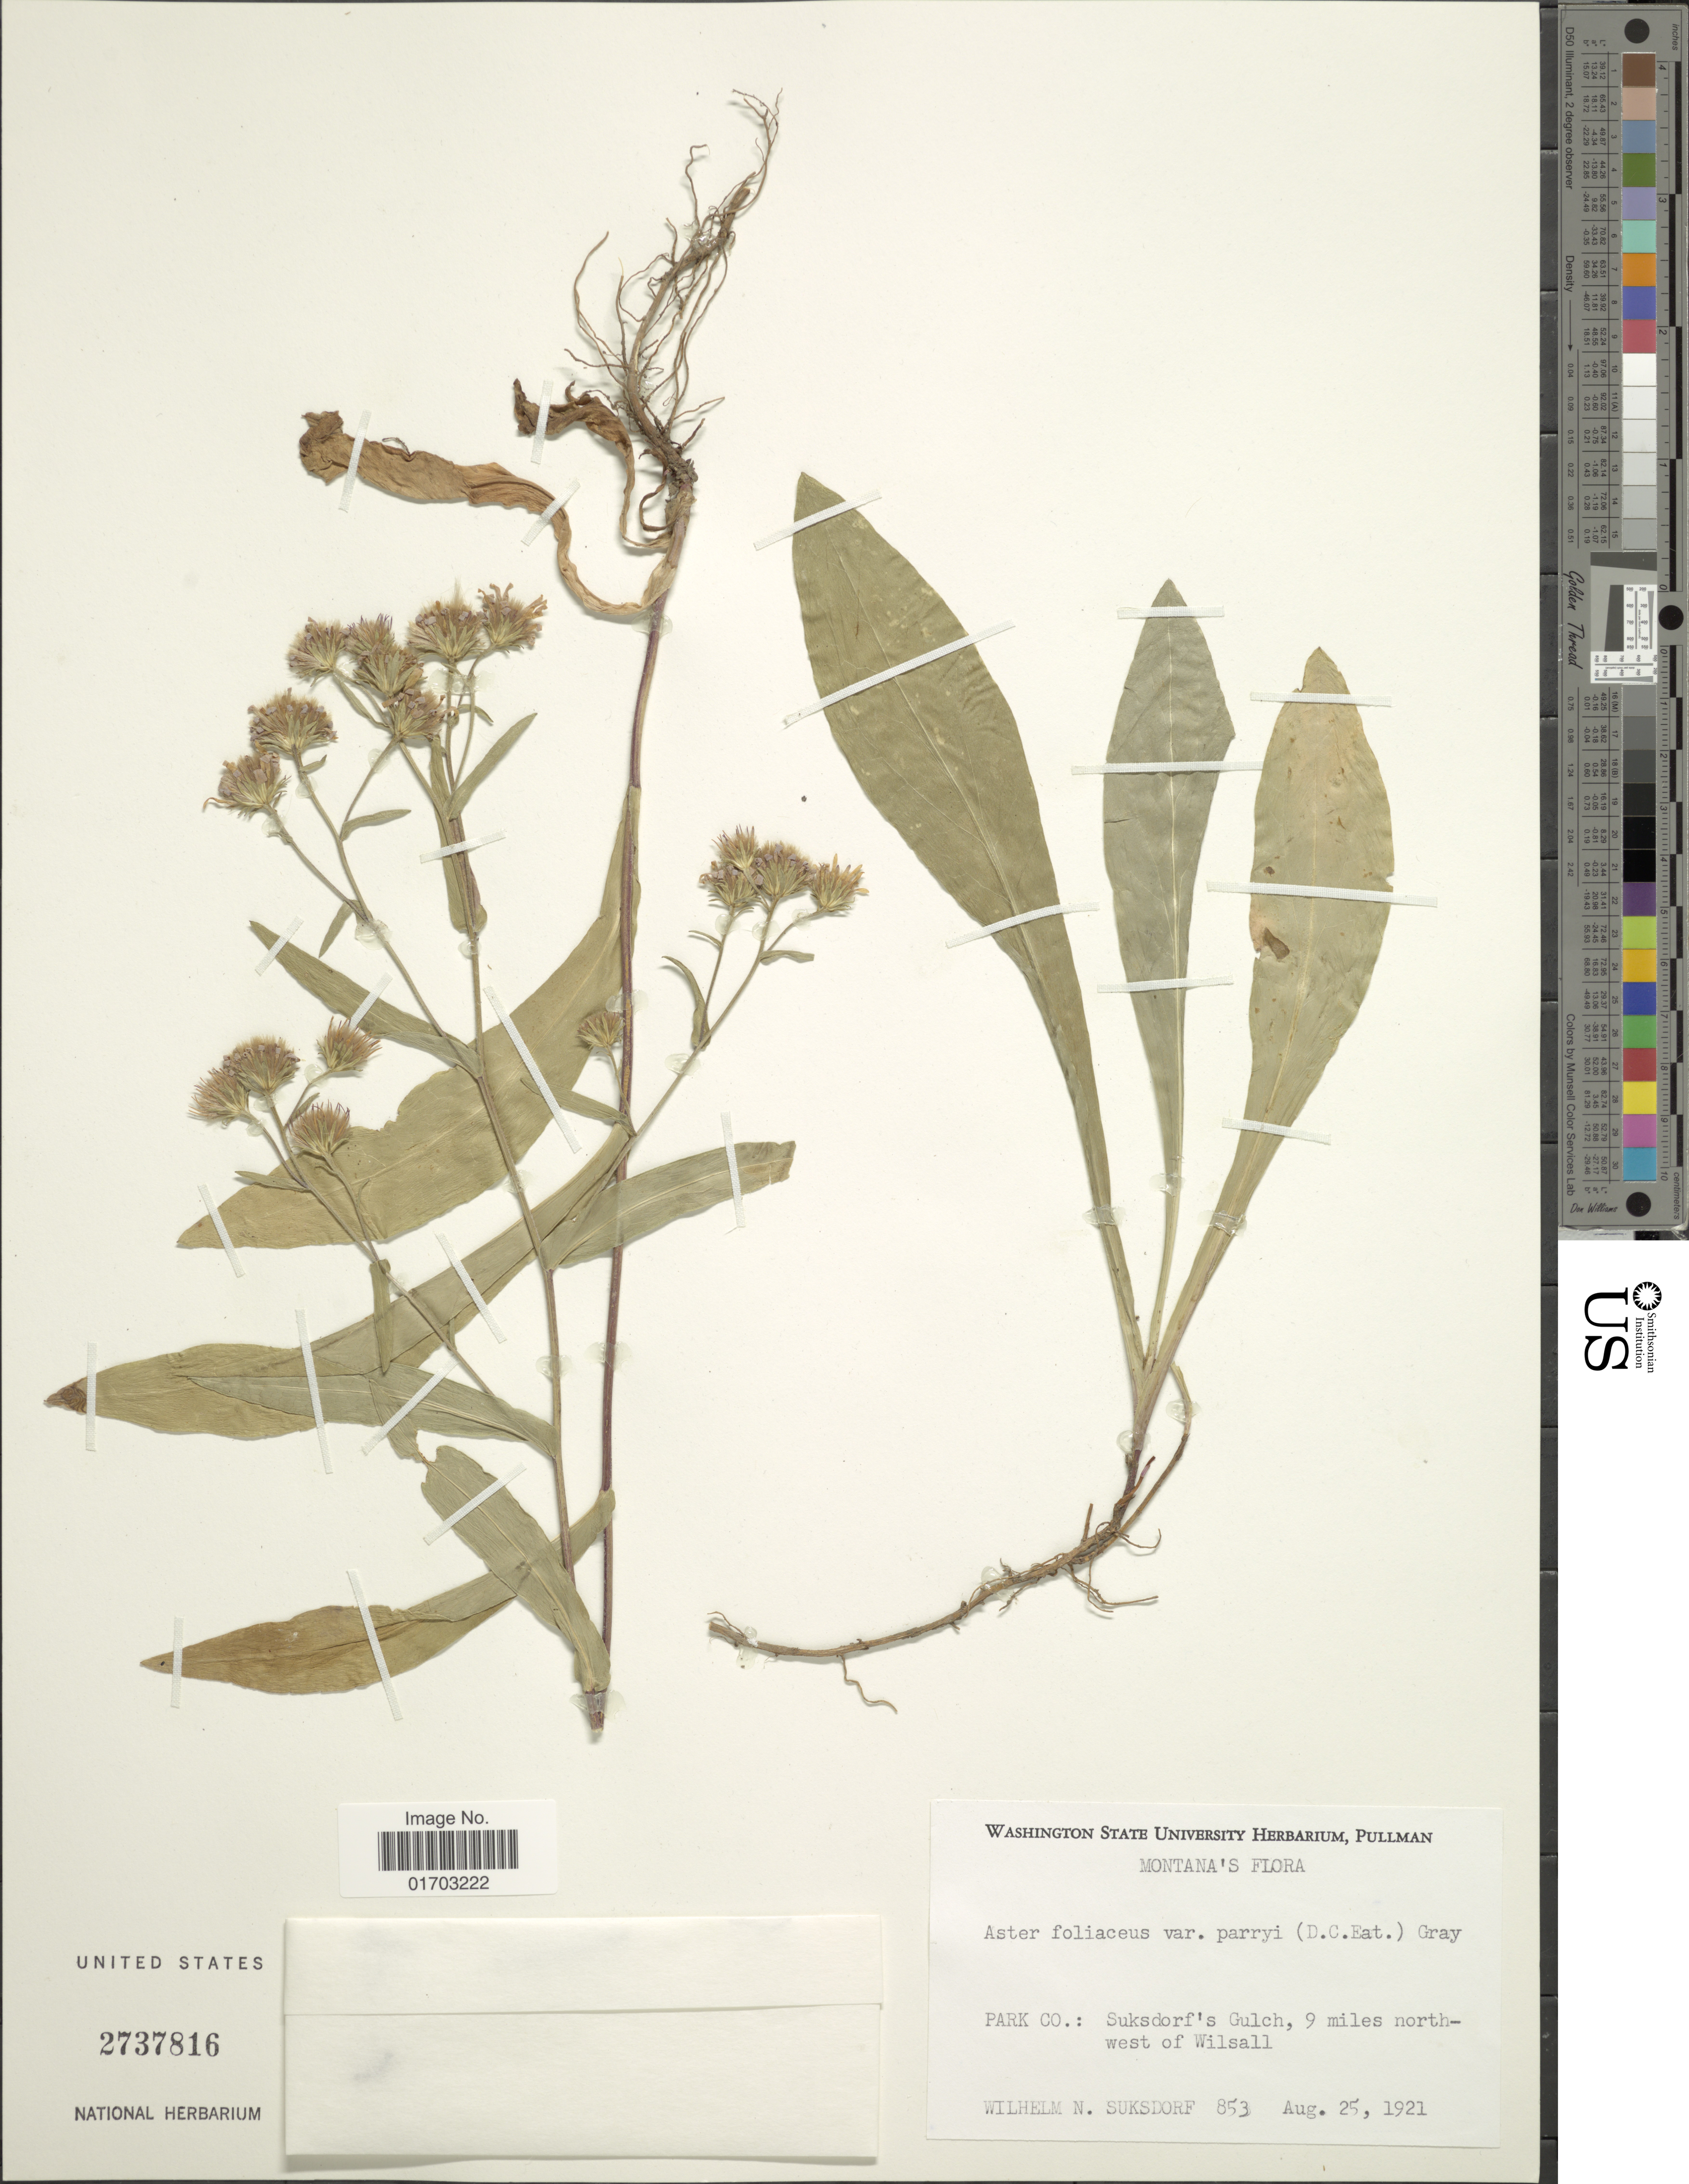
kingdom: Plantae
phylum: Tracheophyta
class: Magnoliopsida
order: Asterales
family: Asteraceae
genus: Symphyotrichum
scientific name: Symphyotrichum subspicatum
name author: (Nees) G.L. Nesom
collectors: W. N. Suksdorf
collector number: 853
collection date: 1921-08-25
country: United States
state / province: Montana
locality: Park Co.: Suksdorf's Gulch, 9 miles northwest of Wilsall.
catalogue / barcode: US 2737816